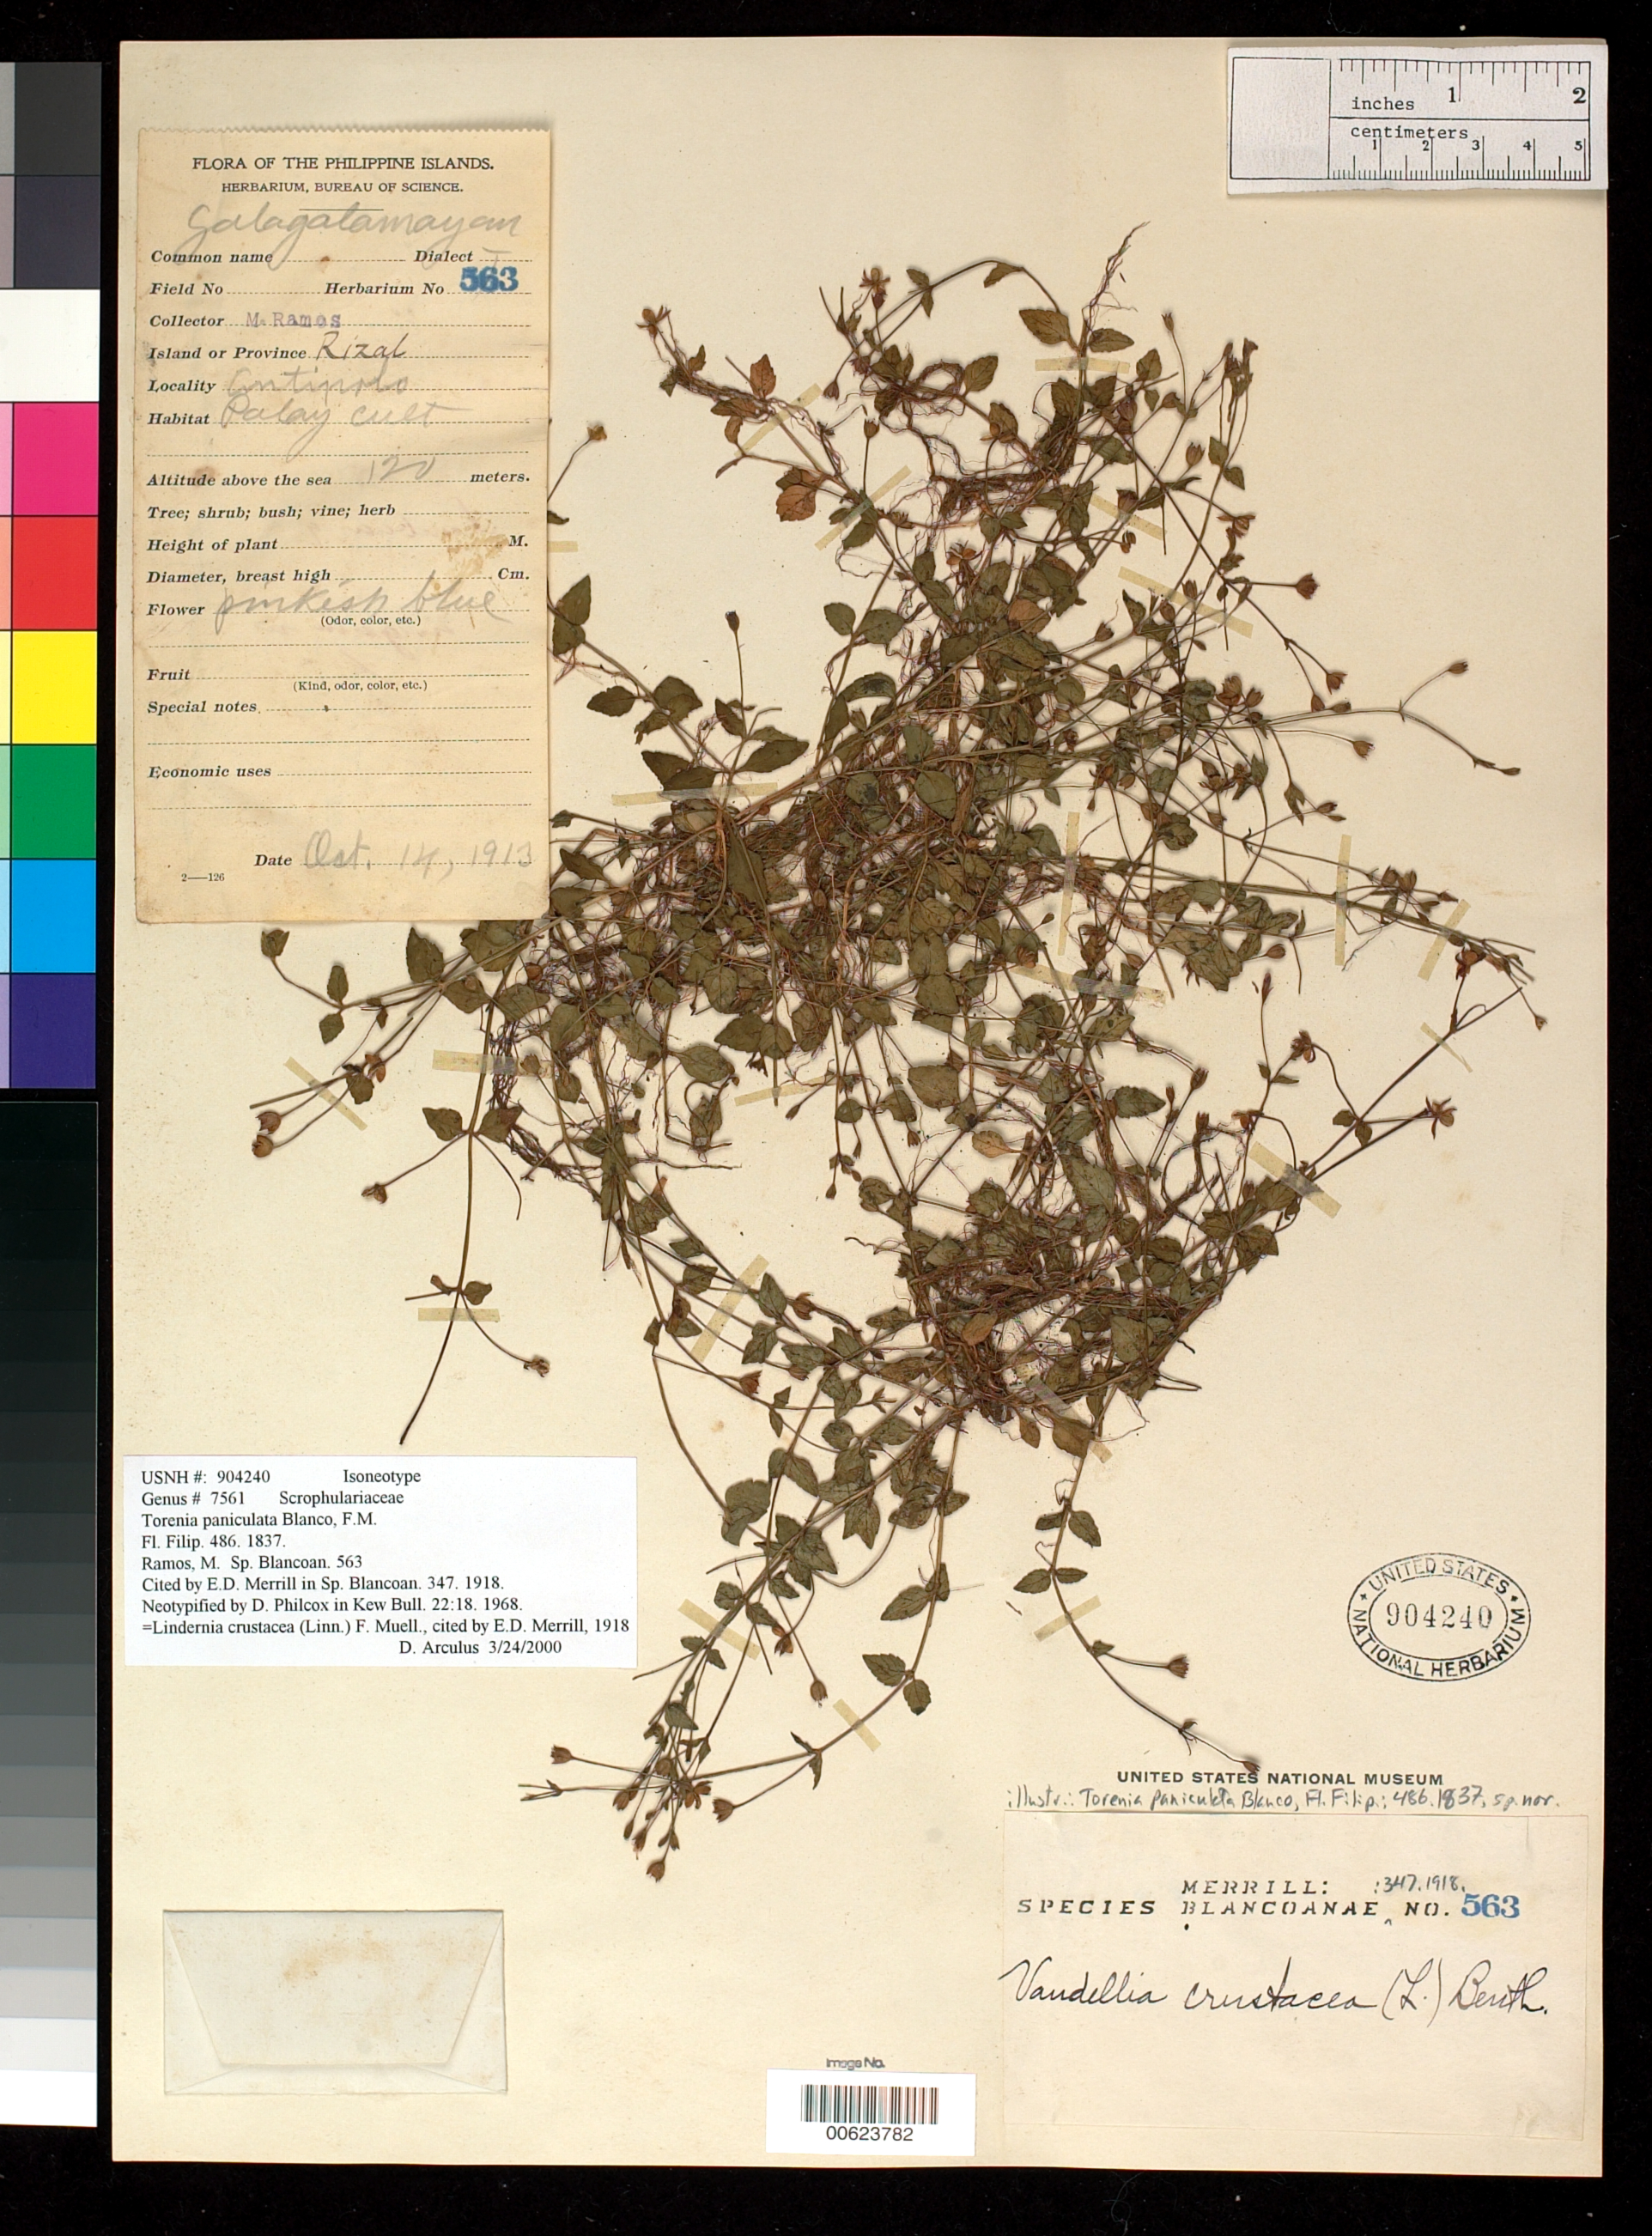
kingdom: Plantae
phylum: Tracheophyta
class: Magnoliopsida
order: Lamiales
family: Linderniaceae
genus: Torenia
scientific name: Torenia paniculata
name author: Blanco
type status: Isoneotype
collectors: M. Ramos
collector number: Sp. Blancoan. 0563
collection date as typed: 14 Oct 1913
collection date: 1913-10-14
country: Philippines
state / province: Calabarzon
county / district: Rizal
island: Luzon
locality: Antipolo.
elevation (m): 120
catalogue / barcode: US 904240